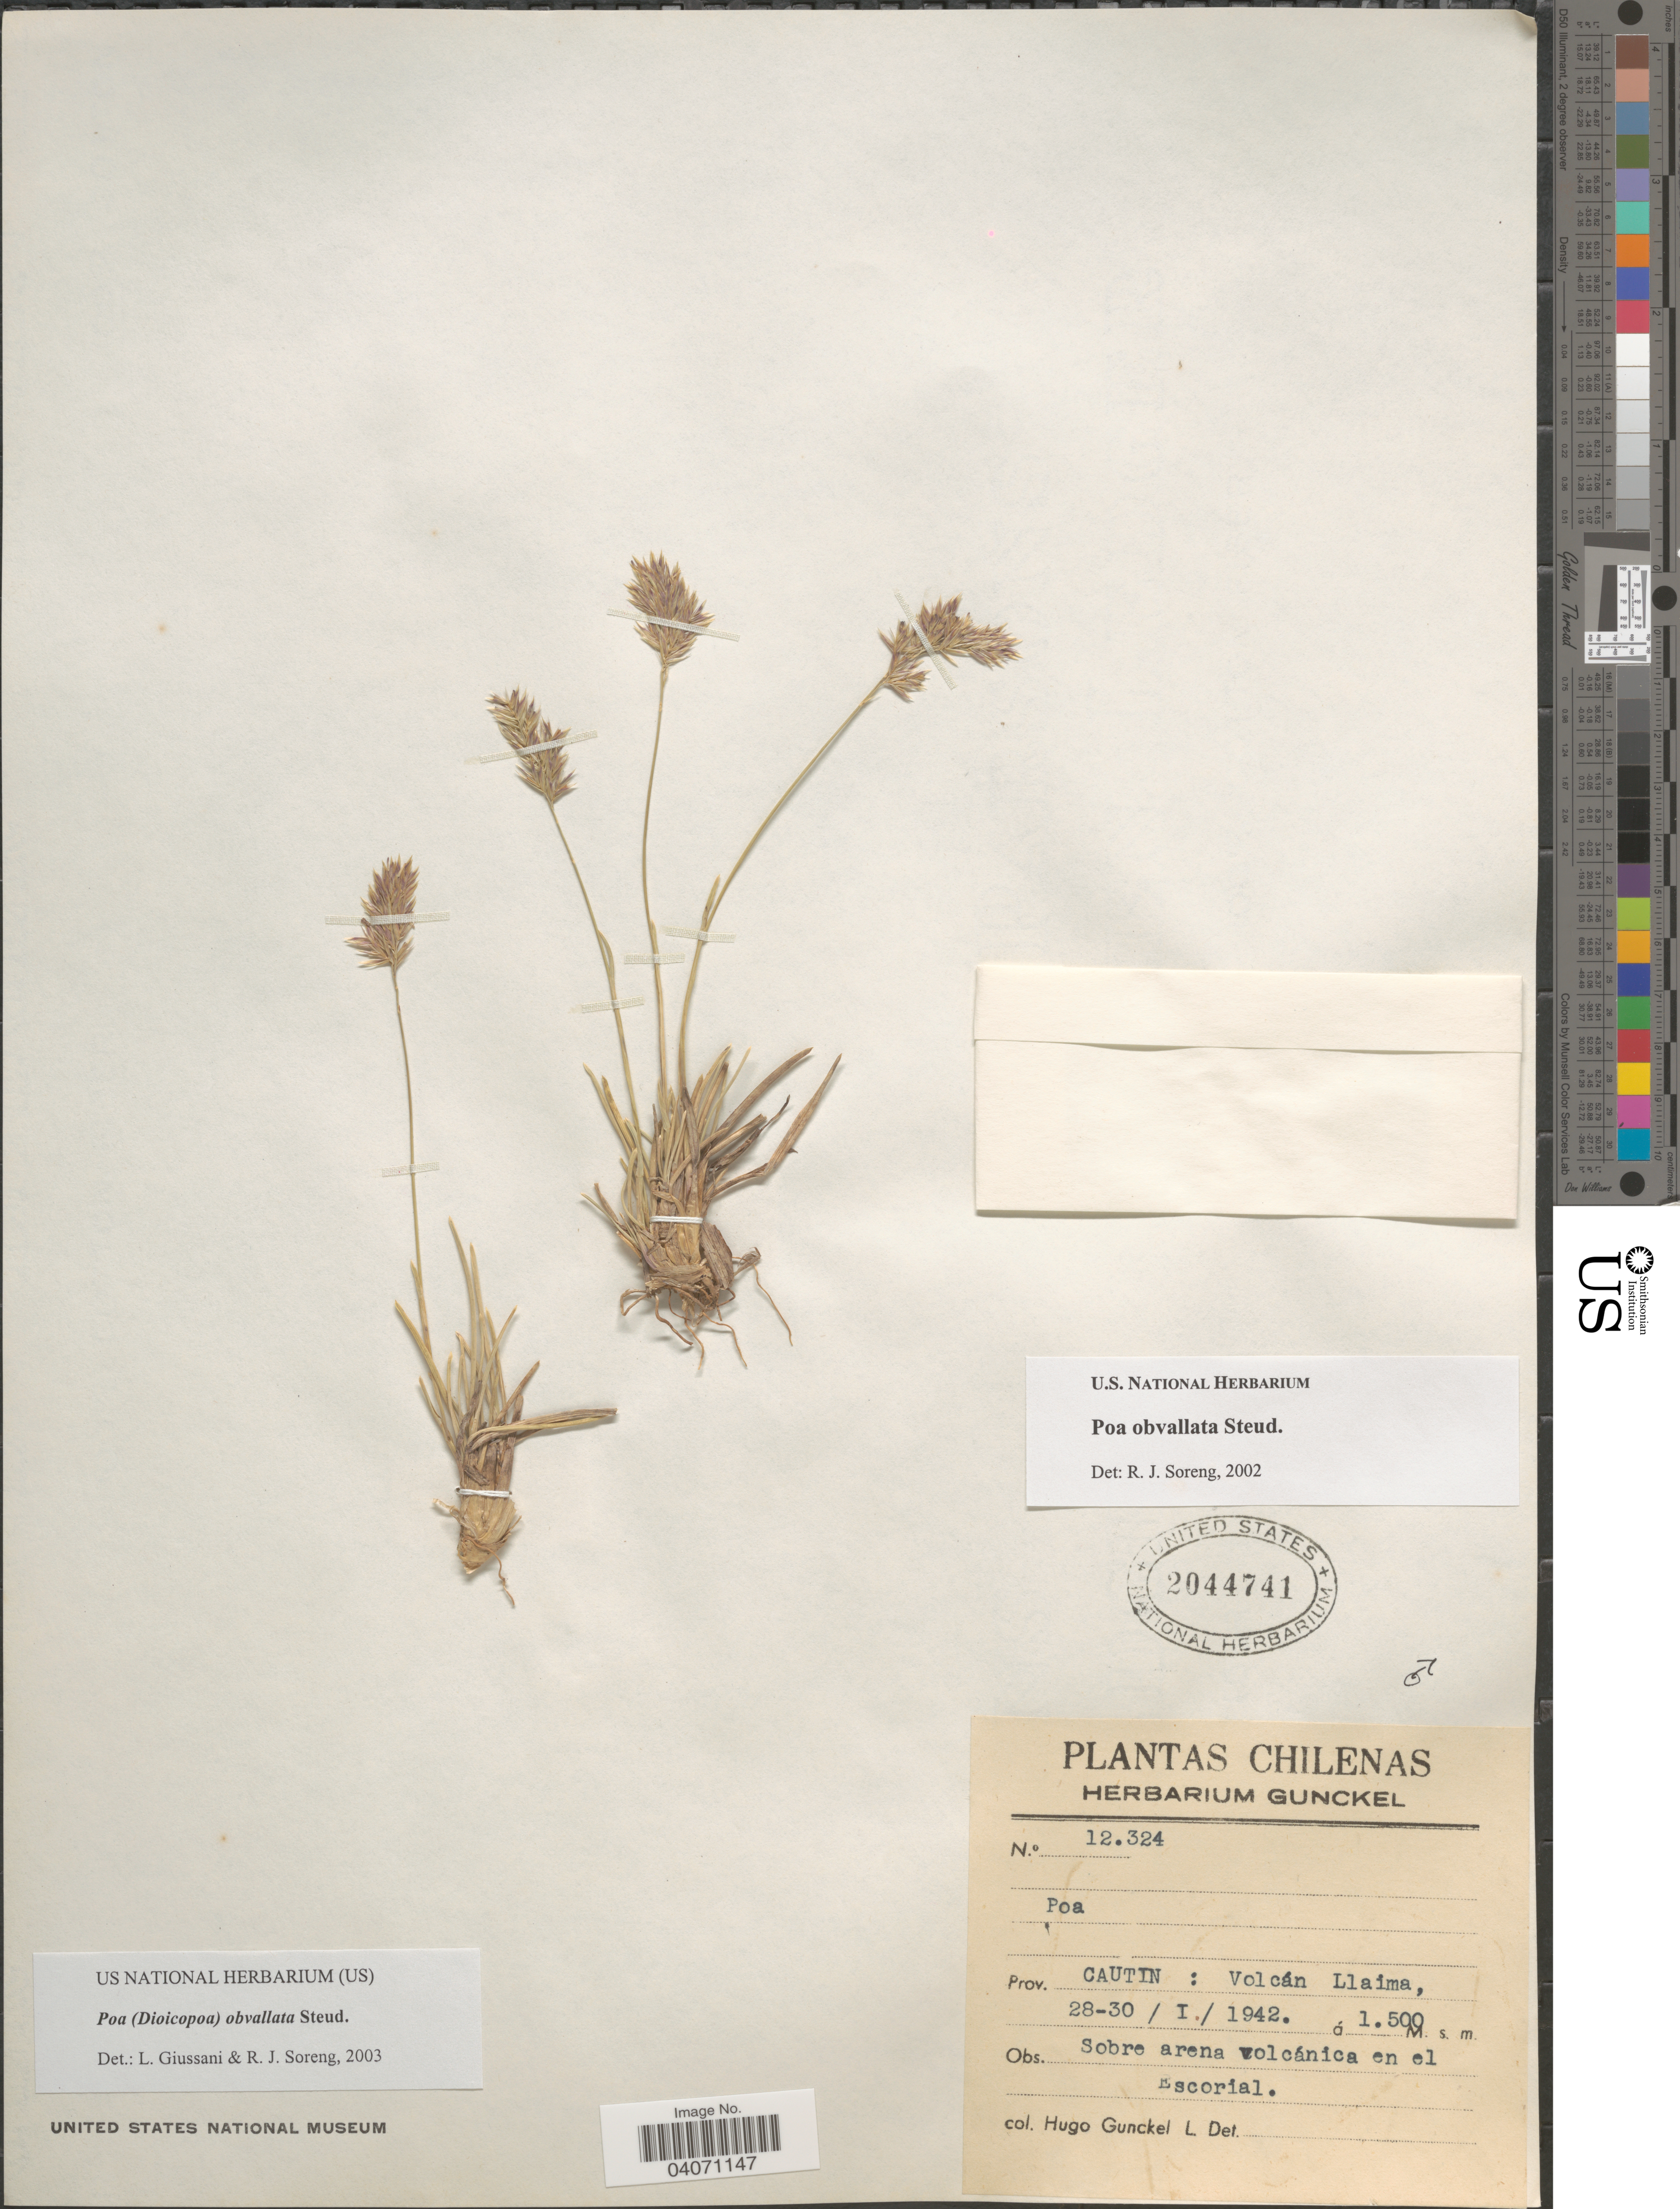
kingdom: Plantae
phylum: Tracheophyta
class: Liliopsida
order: Poales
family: Poaceae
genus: Poa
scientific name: Poa obvallata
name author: Steud.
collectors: H. Gunckel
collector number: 12324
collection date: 1942-01-28/1942-01-30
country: Chile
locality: Chilenas. Prov. Cautin: Volcán Llaima. Sobre arena volcánica en el Escorial.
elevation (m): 1500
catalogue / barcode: US 2044741